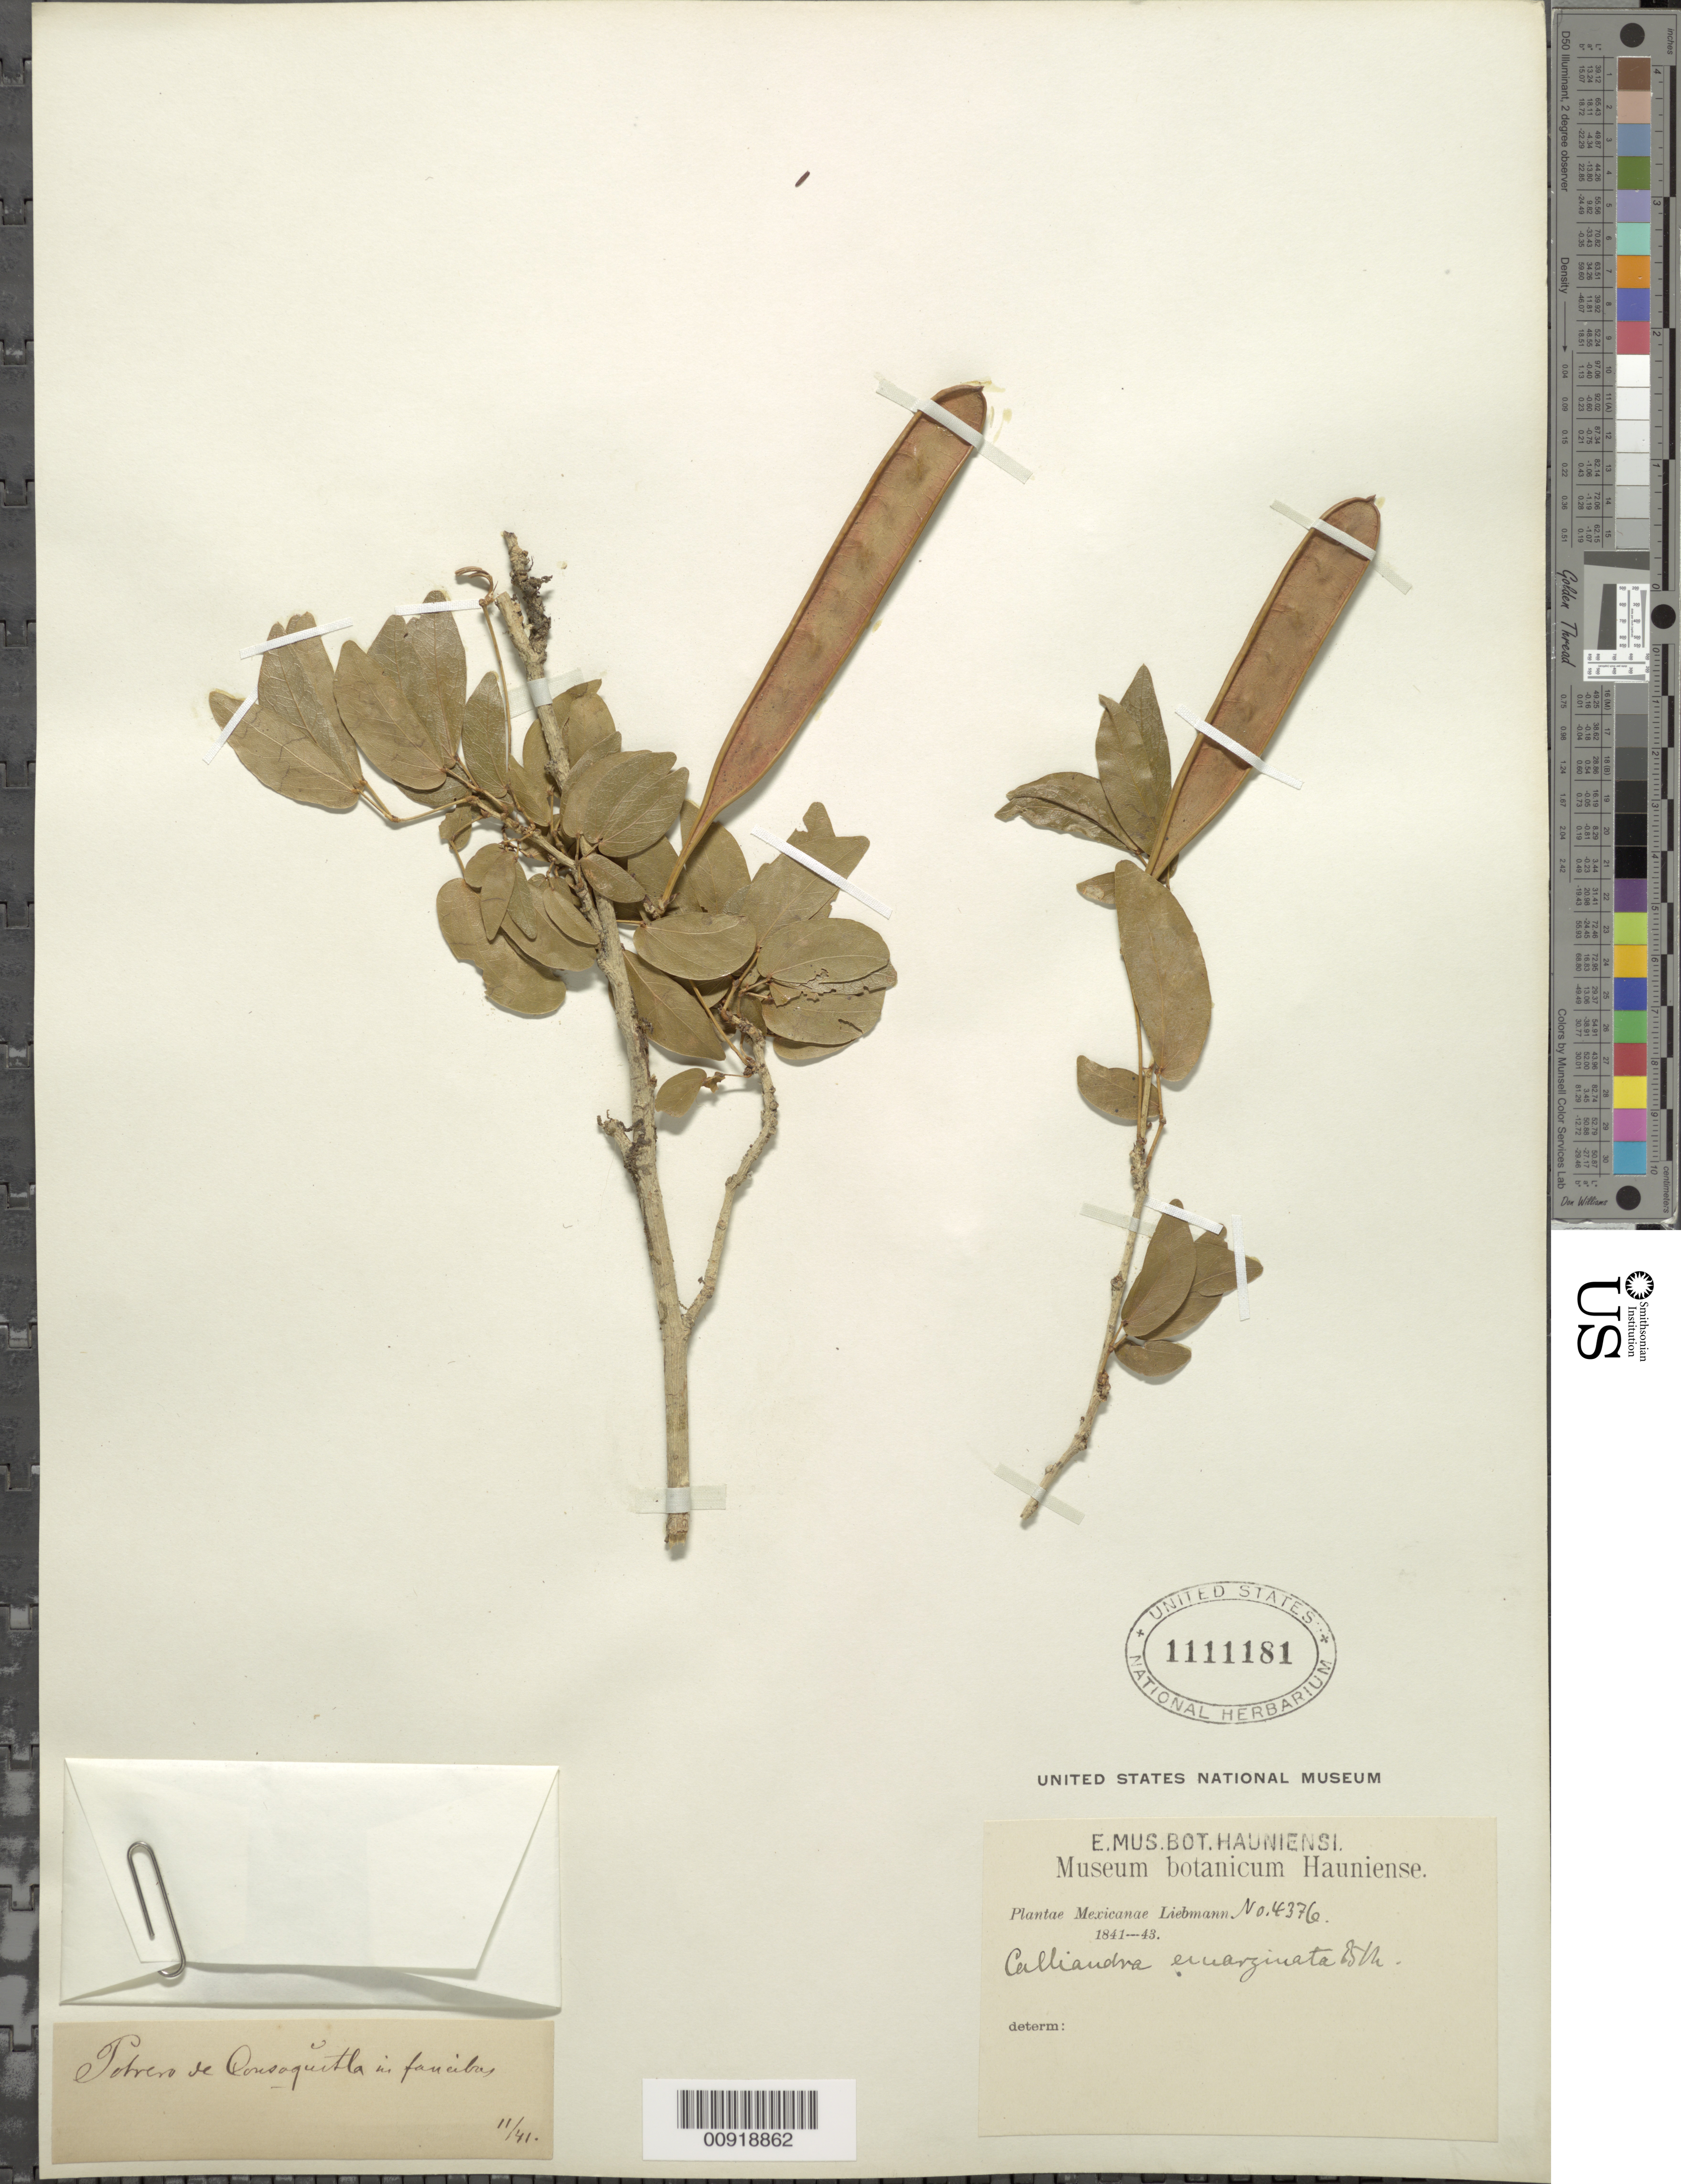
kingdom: Plantae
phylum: Tracheophyta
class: Magnoliopsida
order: Fabales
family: Fabaceae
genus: Calliandra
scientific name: Calliandra emarginata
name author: (Willd.) Benth.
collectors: F. M. Liebmann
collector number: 4376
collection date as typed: Nov 1841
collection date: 1841-11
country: Mexico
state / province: Veracruz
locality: Potrero de Consoquitla.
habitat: In fancibus .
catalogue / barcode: US 1111181